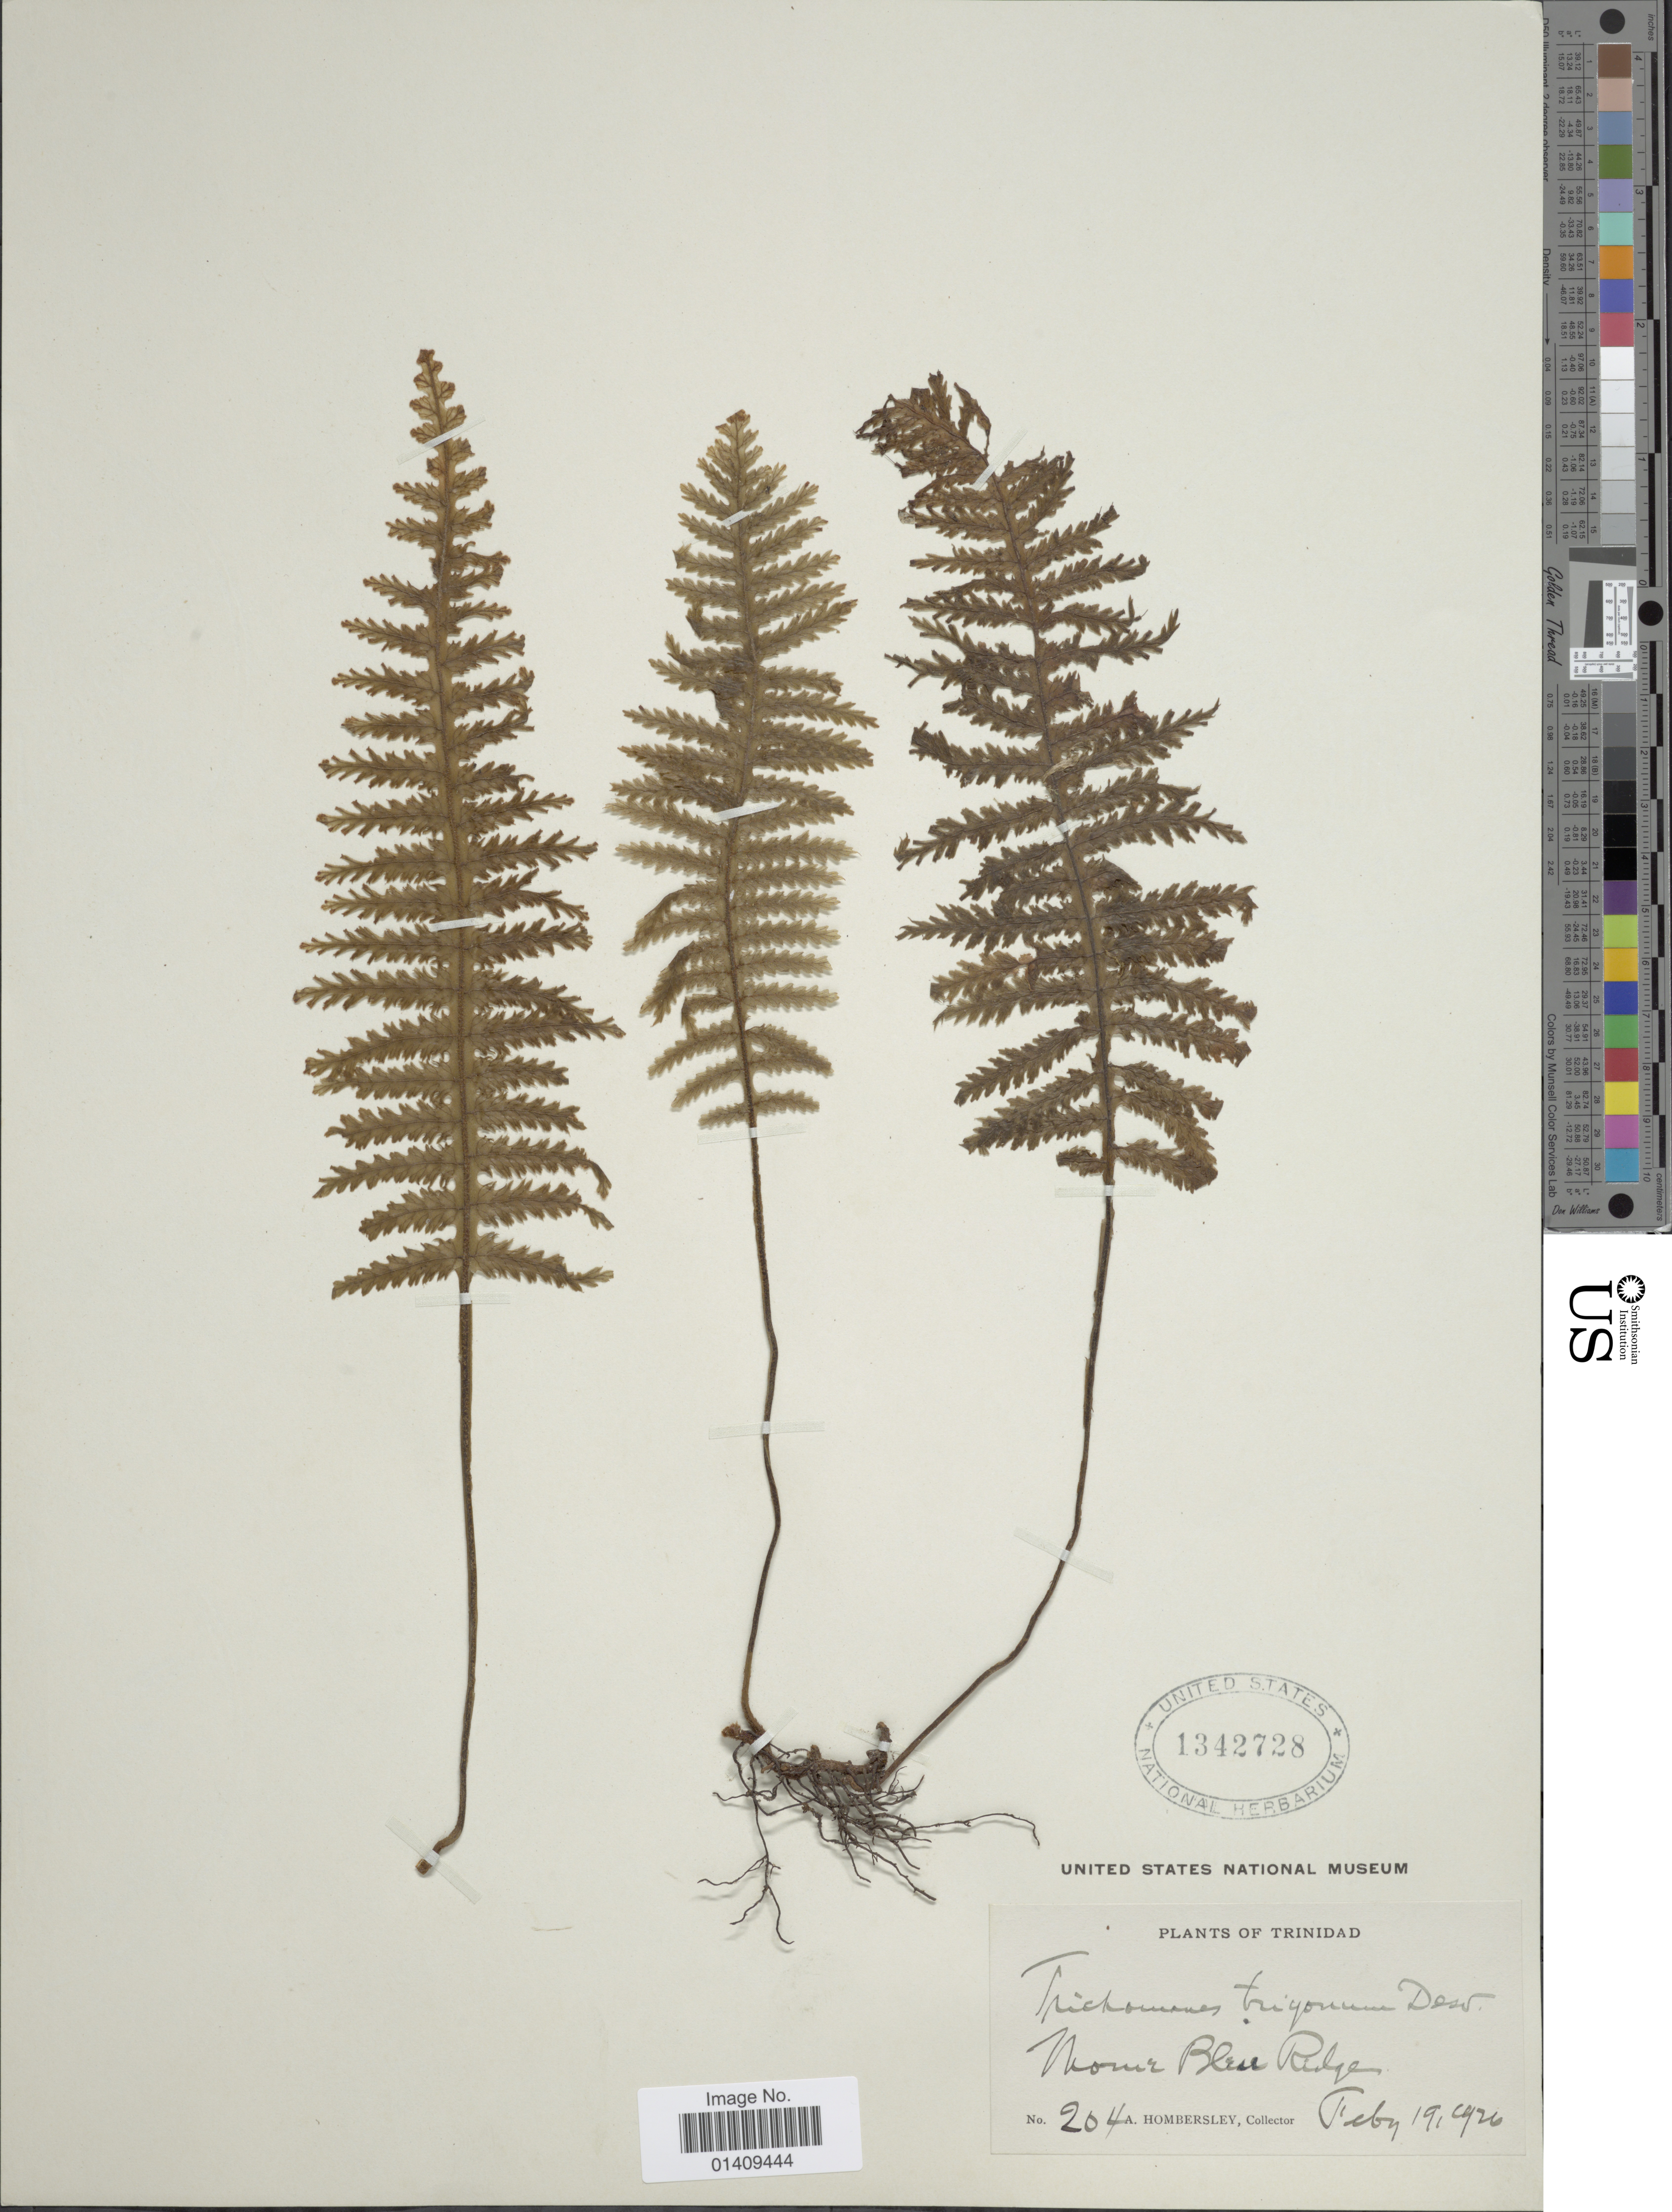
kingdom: Plantae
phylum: Tracheophyta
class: Polypodiopsida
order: Hymenophyllales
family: Hymenophyllaceae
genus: Trichomanes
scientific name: Trichomanes trigonum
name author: Desv.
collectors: A. Hombersley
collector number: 204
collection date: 1926-02-19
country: Trinidad and Tobago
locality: Trinidad Morne Blue Ridge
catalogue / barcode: US 1342728